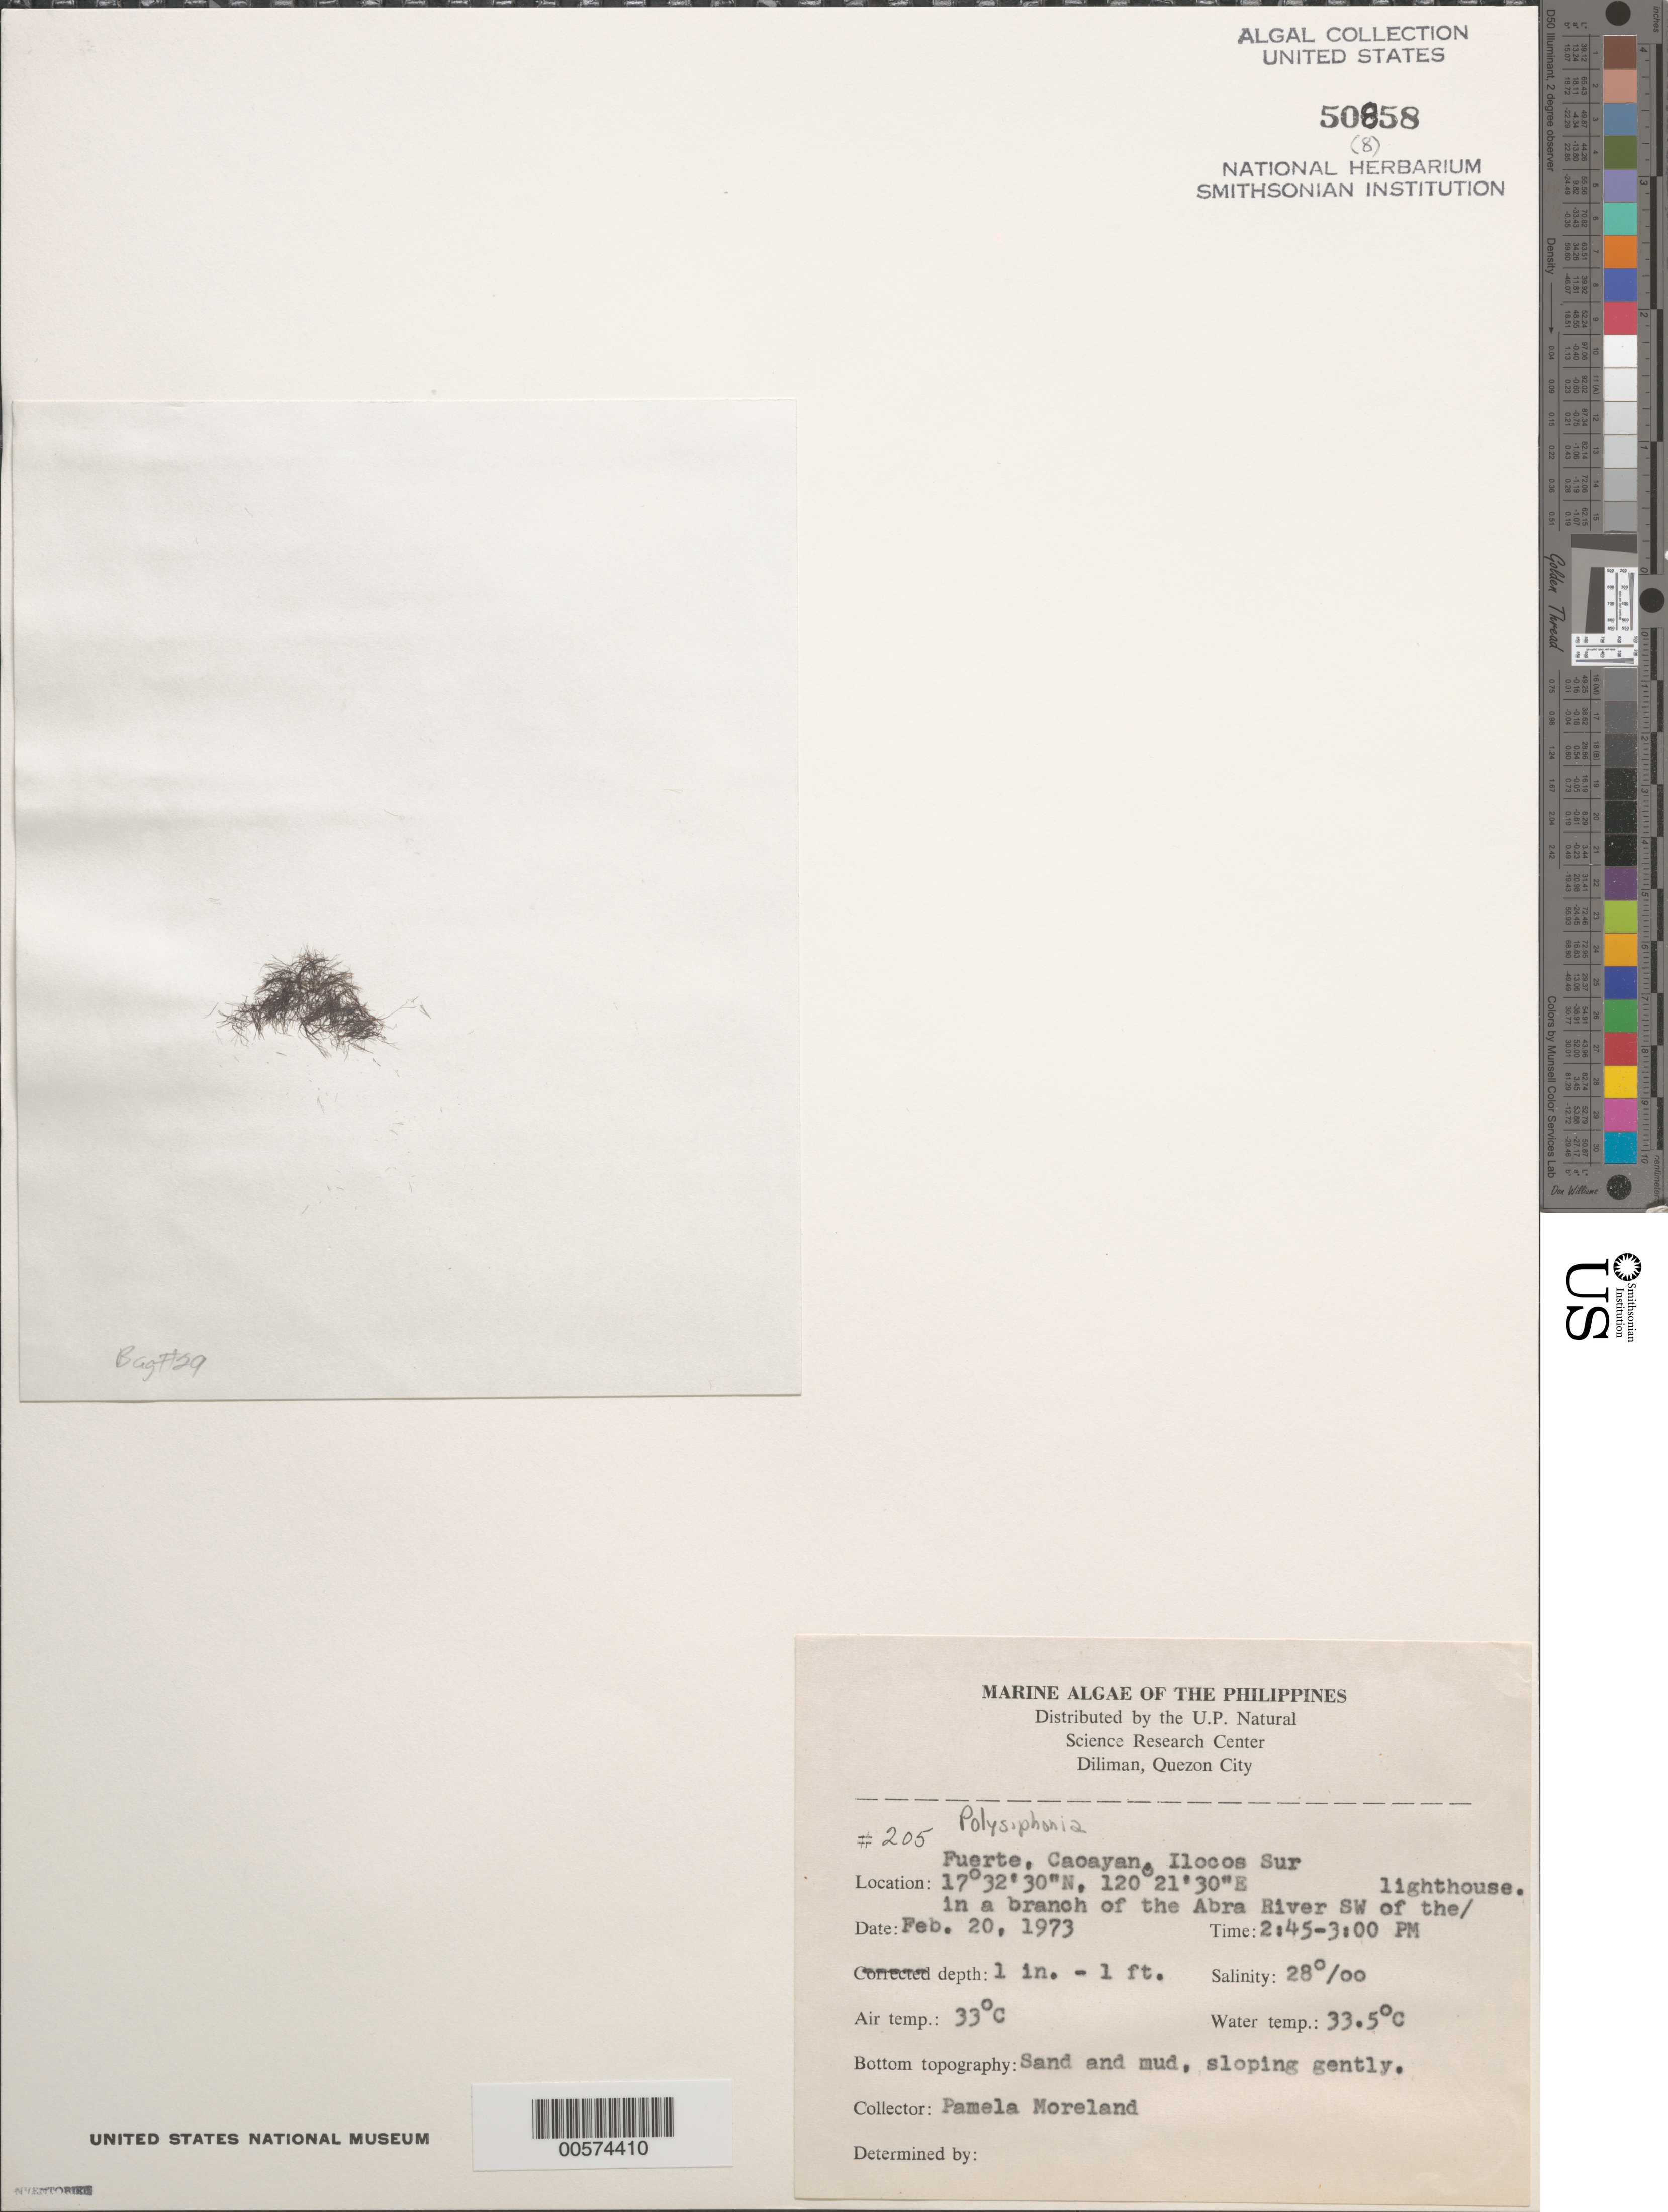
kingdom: Plantae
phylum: Rhodophyta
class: Florideophyceae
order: Ceramiales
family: Rhodomelaceae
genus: Polysiphonia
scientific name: Polysiphonia sp.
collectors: P. Moreland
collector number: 205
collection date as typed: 20 Feb 1973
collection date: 1973-02-20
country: Philippines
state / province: Ilocos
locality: Fuerte, caoayan, ilocos sur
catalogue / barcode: US 50858